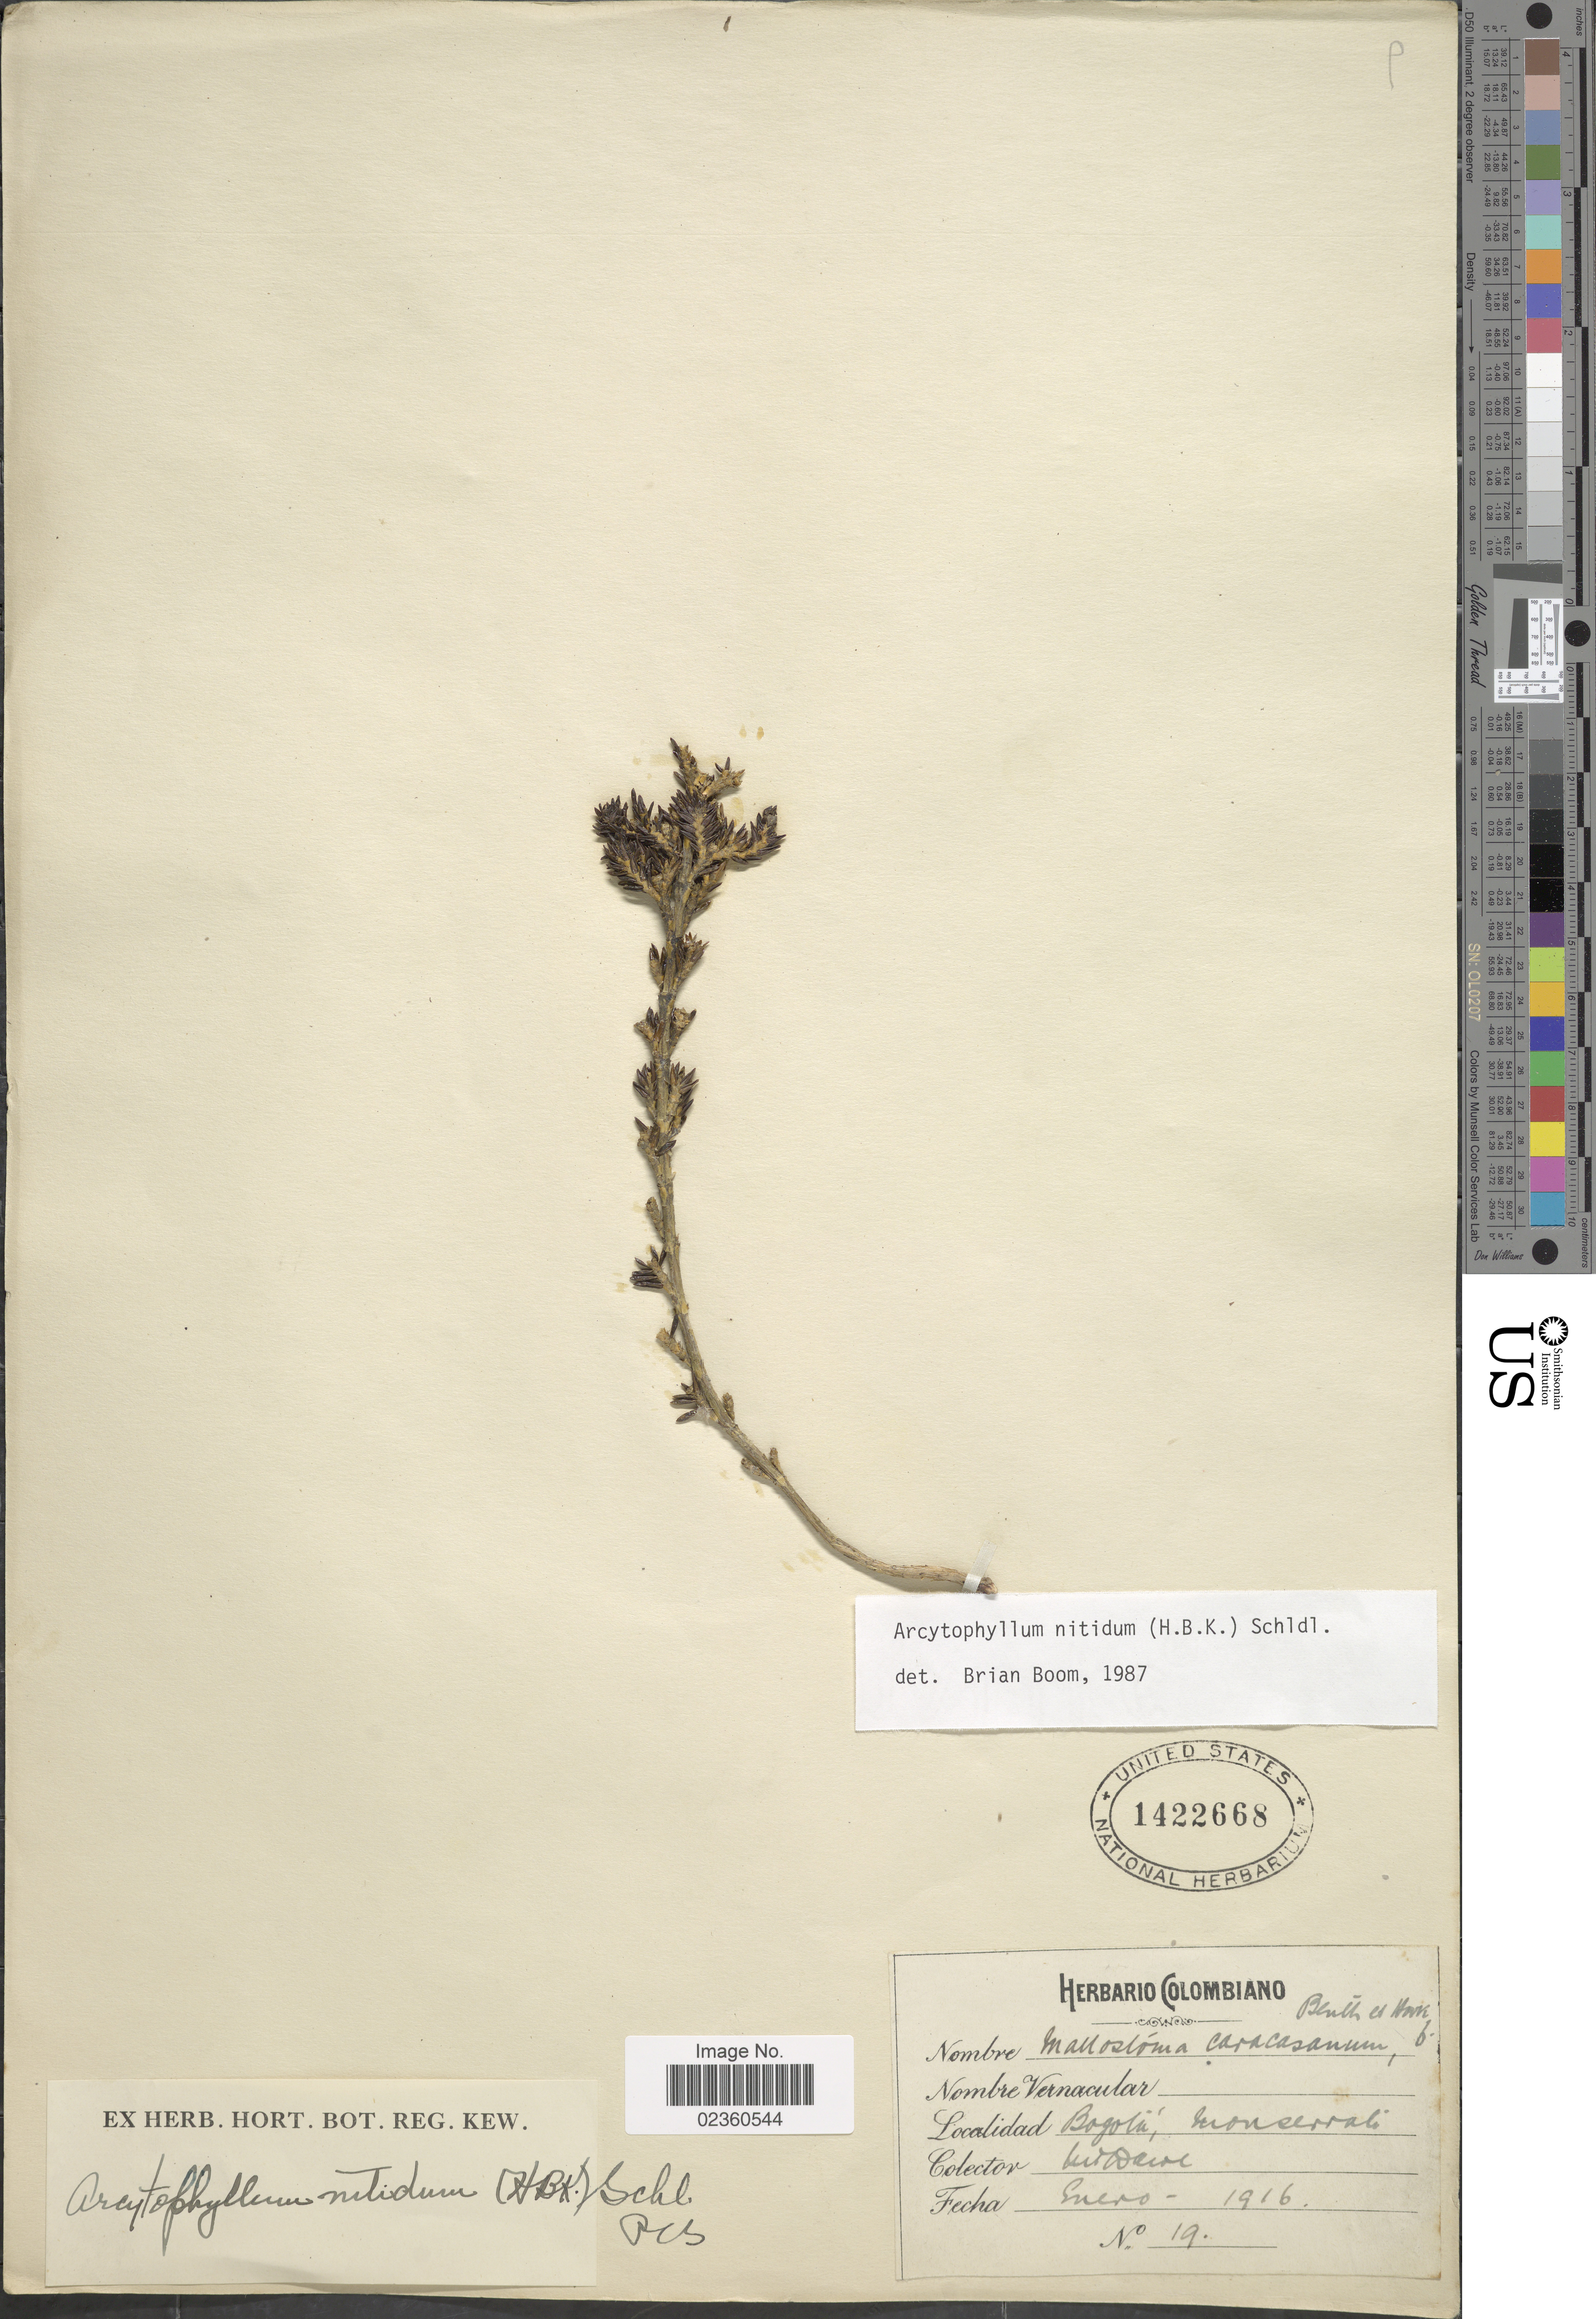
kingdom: Plantae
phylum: Tracheophyta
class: Magnoliopsida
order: Gentianales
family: Rubiaceae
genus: Arcytophyllum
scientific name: Arcytophyllum nitidum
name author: (Kunth) Schltdl.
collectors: M. T. Dawe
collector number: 19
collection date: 1916-01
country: Colombia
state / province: Bogota D.C.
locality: Bogotá, Montserrate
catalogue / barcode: US 1422668